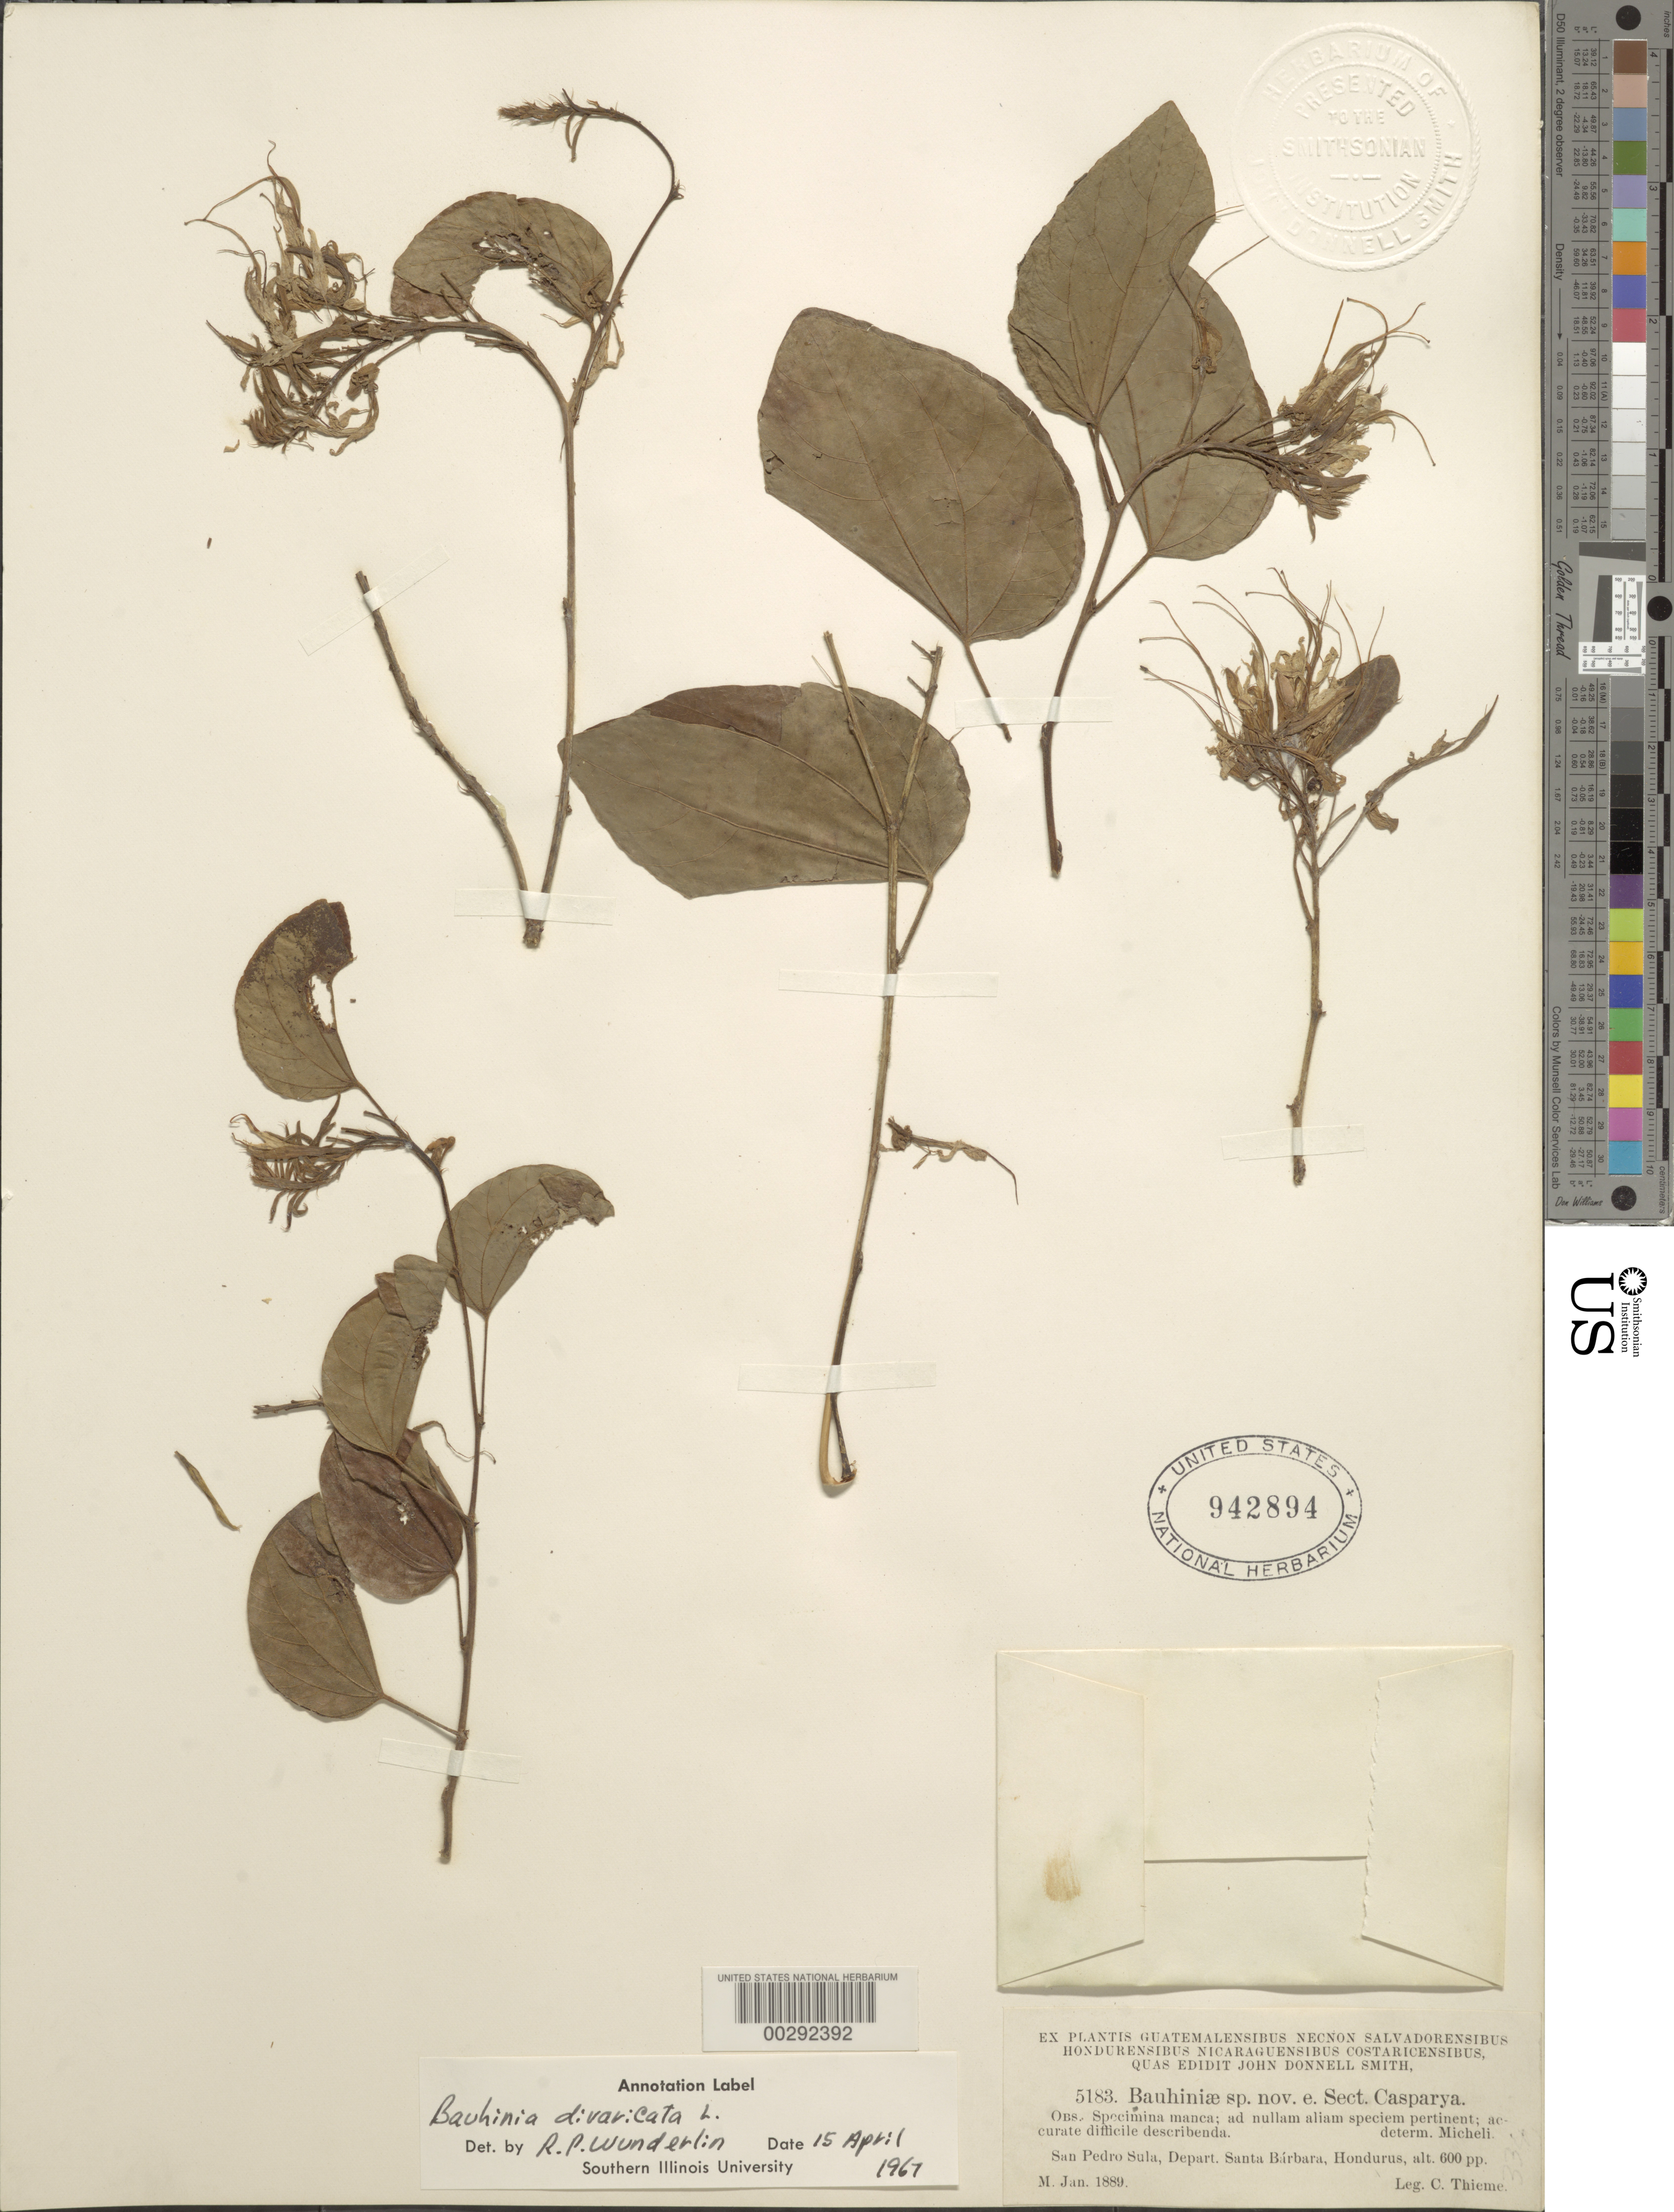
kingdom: Plantae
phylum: Tracheophyta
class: Magnoliopsida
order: Fabales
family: Fabaceae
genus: Bauhinia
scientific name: Bauhinia divaricata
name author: L.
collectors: C. Thieme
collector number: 5183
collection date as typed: Jan 1889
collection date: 1889-01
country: Honduras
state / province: Santa Bárbara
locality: San Pedro Sula (S of Progresso)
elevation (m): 183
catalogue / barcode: US 942894